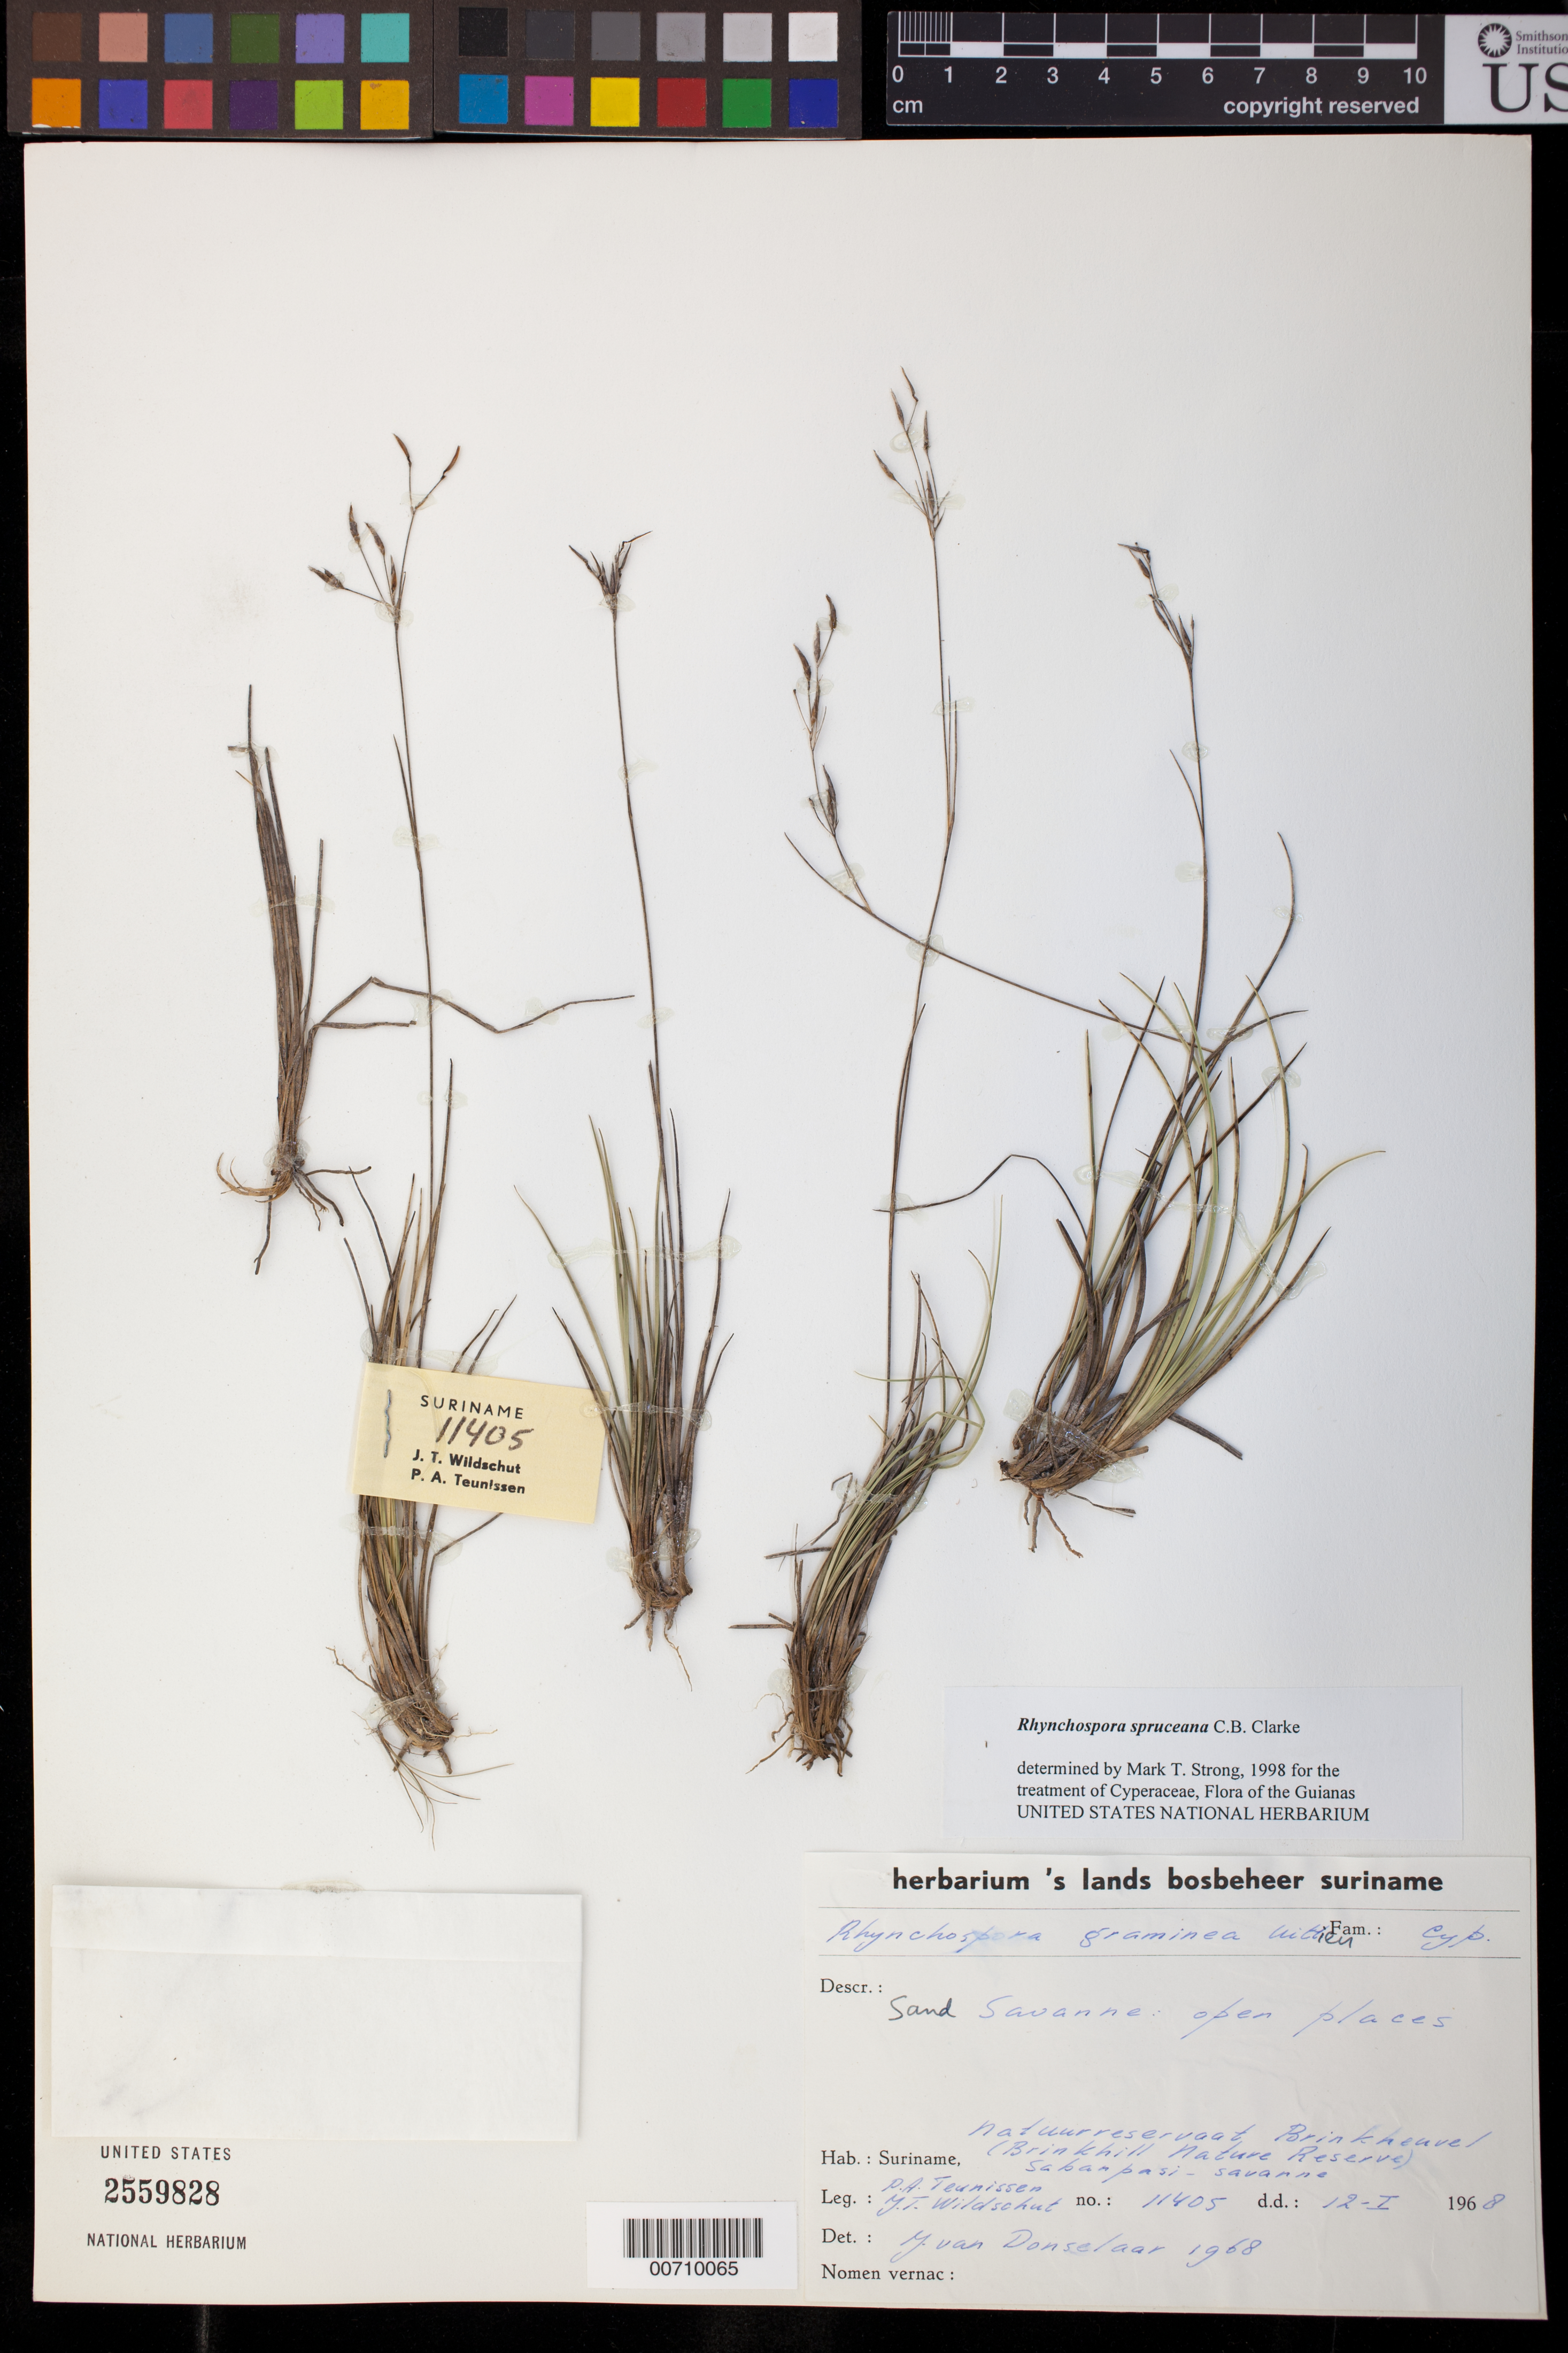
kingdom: Plantae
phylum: Tracheophyta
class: Liliopsida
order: Poales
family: Cyperaceae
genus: Rhynchospora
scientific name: Rhynchospora spruceana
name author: C.B. Clarke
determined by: Strong, M. T., (US), Smithsonian Institution - National Museum of Natural History (UNITED STATES)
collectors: J. Wildschut & P. Teunissen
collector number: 11405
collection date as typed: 12-Jan-68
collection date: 1968-01-12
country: Suriname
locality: Nature Reserve Brinckheuvel-Sabanpasi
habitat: Sand savanna open places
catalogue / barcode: US 2559828